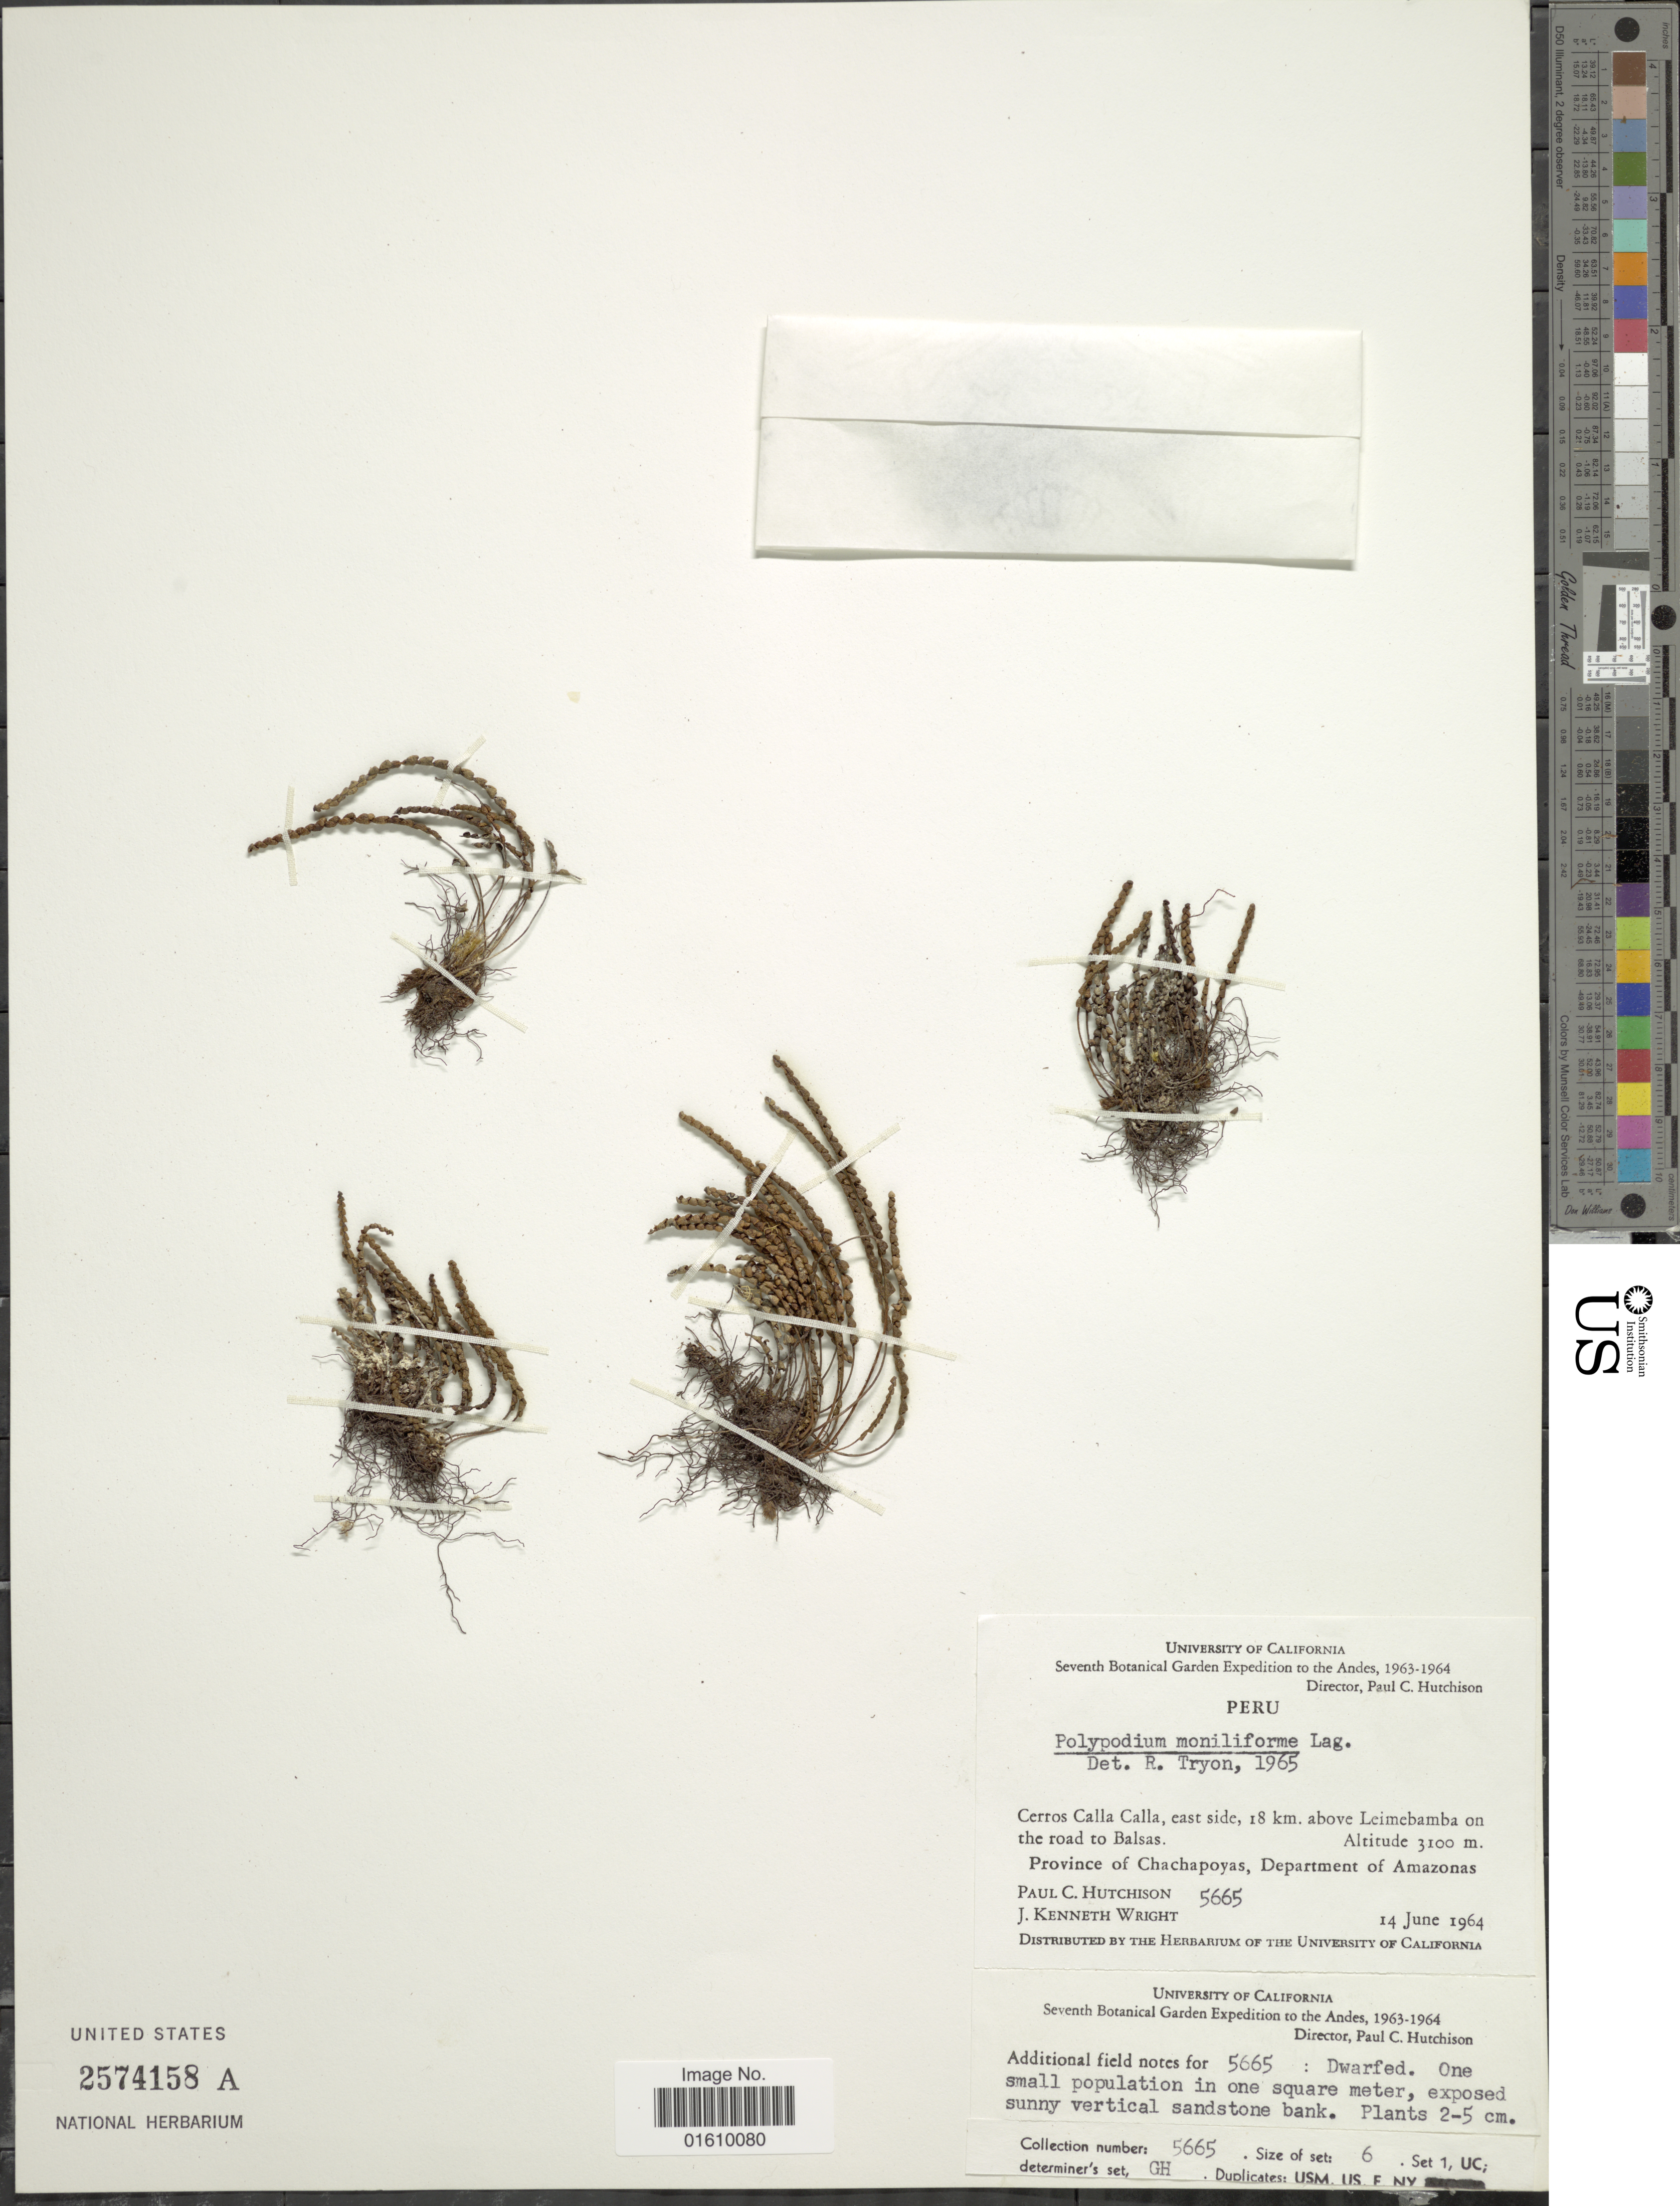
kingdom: Plantae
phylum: Tracheophyta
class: Polypodiopsida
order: Polypodiales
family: Polypodiaceae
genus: Melpomene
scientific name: Melpomene moniliformis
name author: (Lag. ex Sw.) A.R. Sm. & R.C. Moran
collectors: P. C. Hutchison & J. K. Wright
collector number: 5665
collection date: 1964-06-14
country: Peru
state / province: Amazonas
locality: The Andes, Cerros Calla Calla, East side , 18 km above Leimebamba on the road to Balsas, Province of Chachapoyas, Department of Amazonas.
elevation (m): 3100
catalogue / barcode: US 2574158A